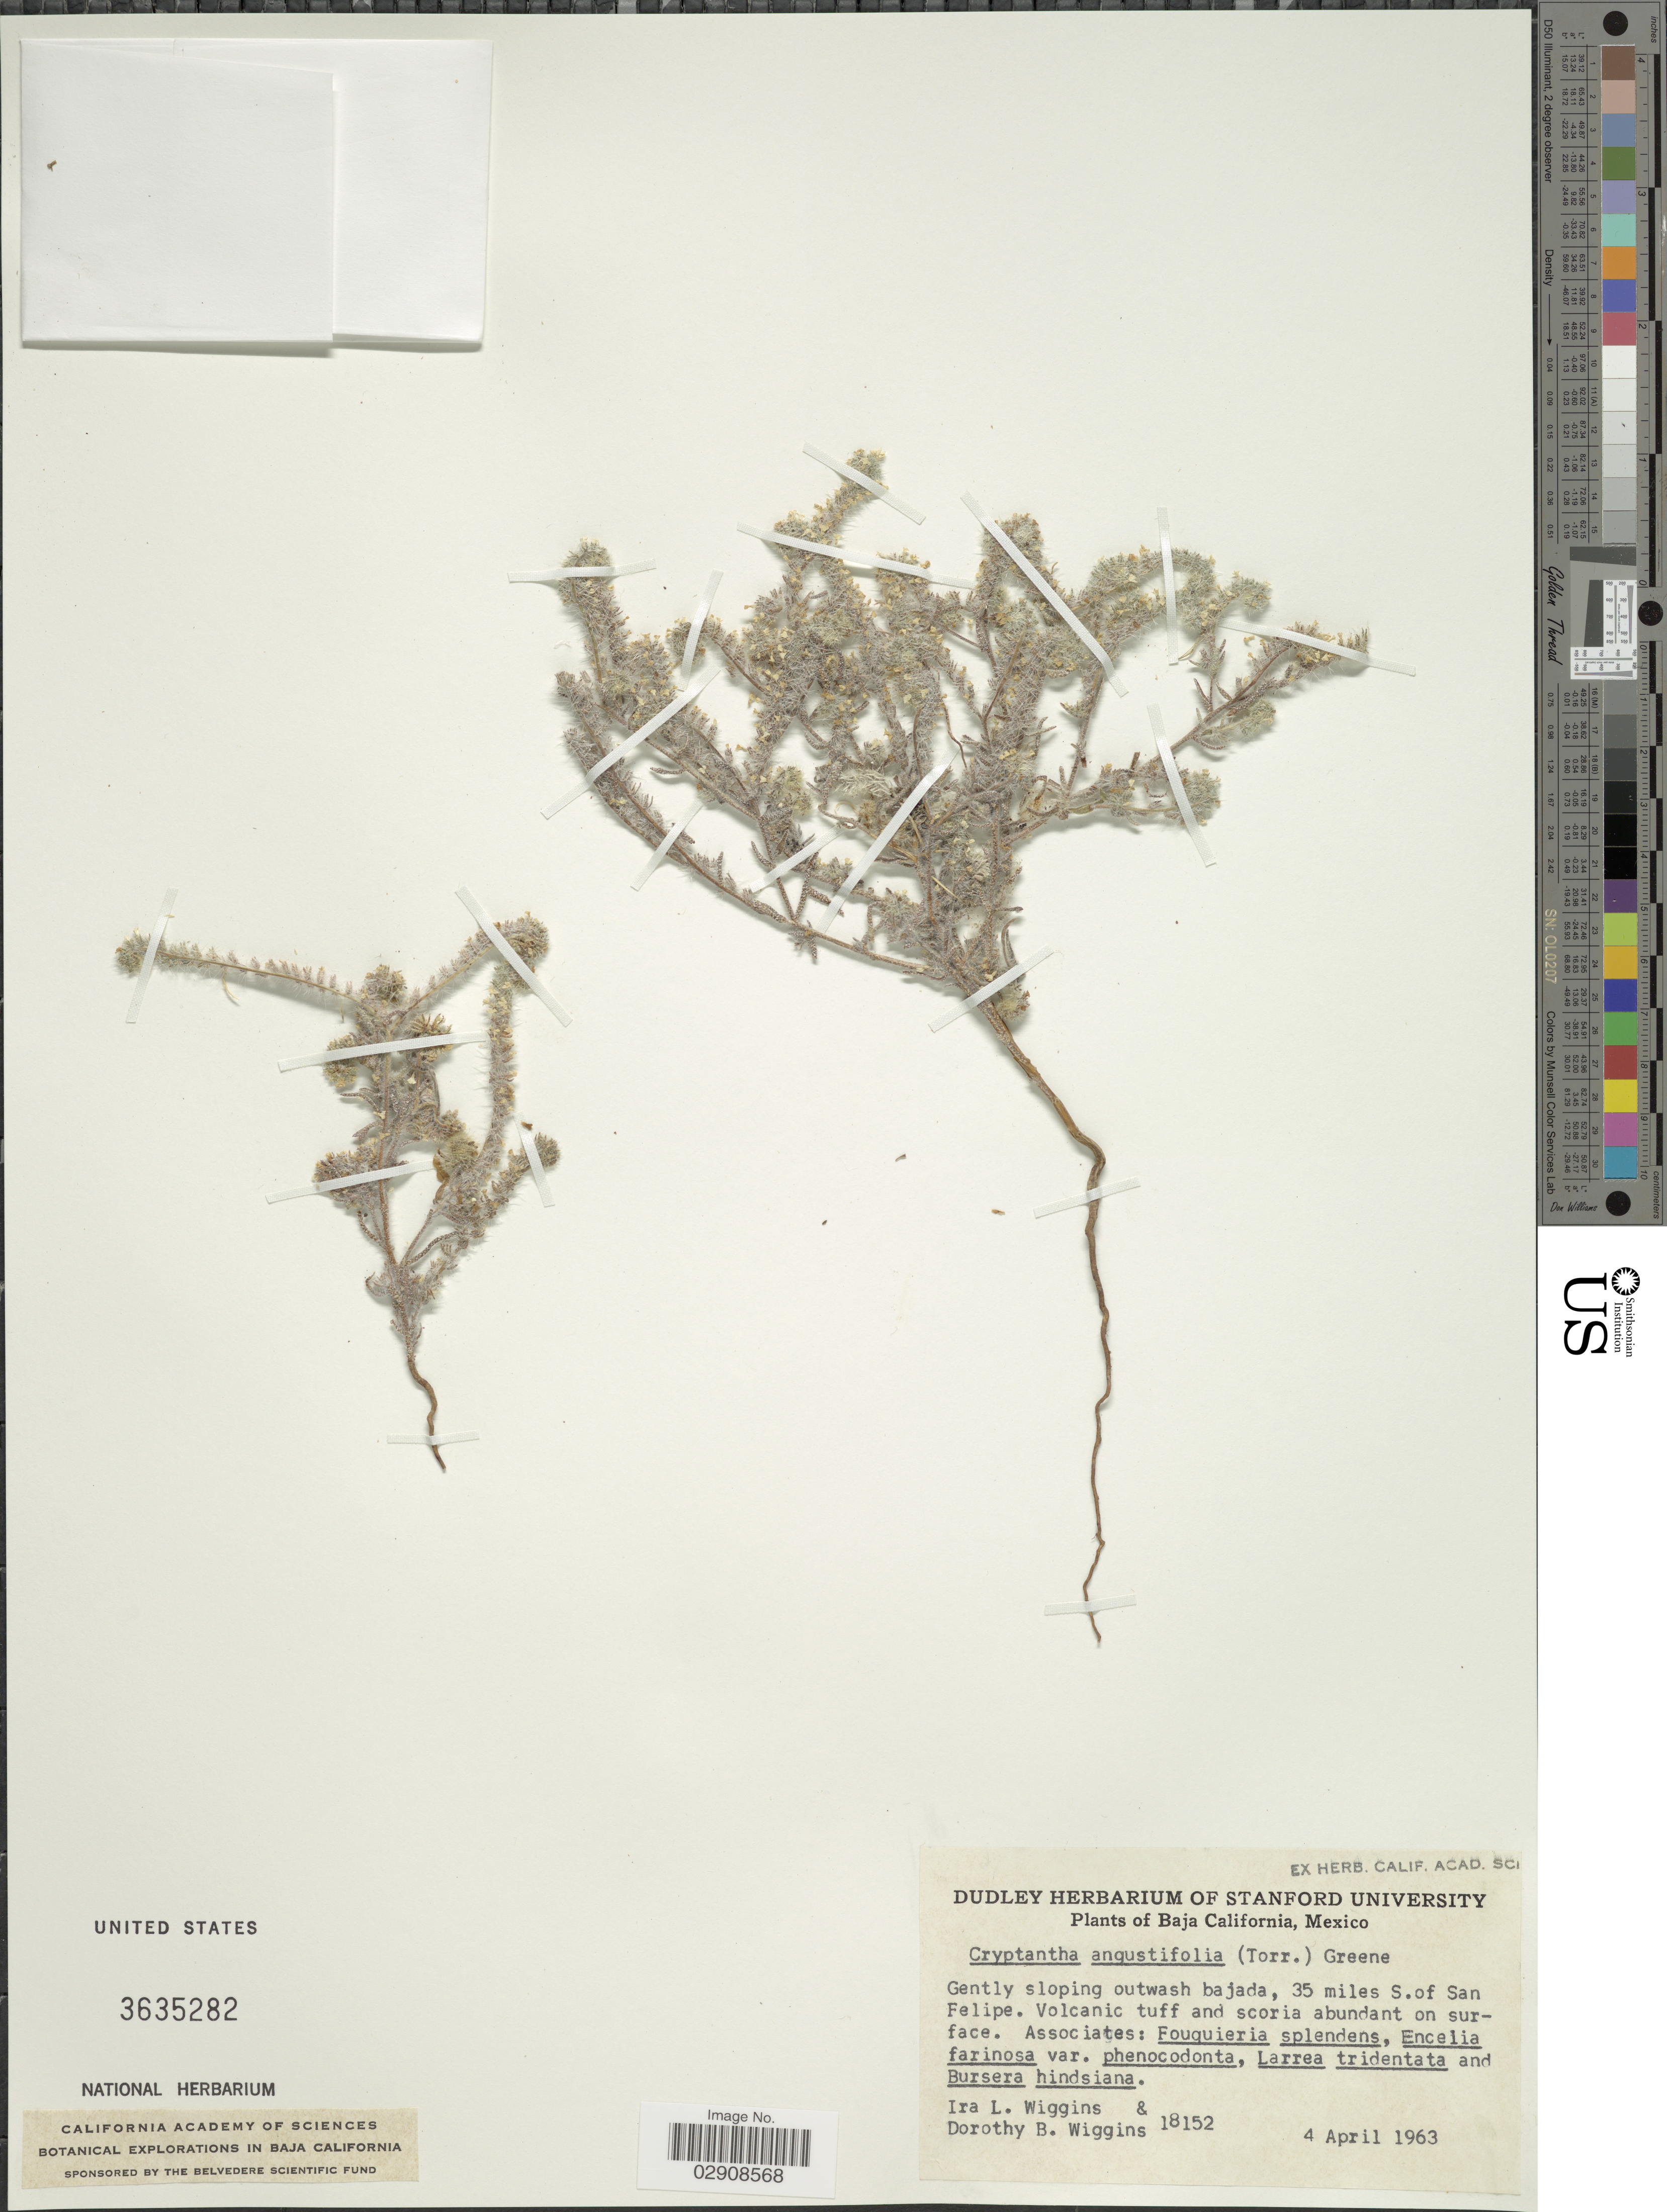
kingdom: Plantae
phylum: Tracheophyta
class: Magnoliopsida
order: Boraginales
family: Boraginaceae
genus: Cryptantha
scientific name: Cryptantha angustifolia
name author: (Torr.) Greene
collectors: I. L. Wiggins & D. B. Wiggins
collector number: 18152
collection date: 1963-04-04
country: Mexico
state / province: Baja California Norte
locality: Gently sloping outwash bajada, 35 miles S. of San Felipe.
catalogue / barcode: US 3635282